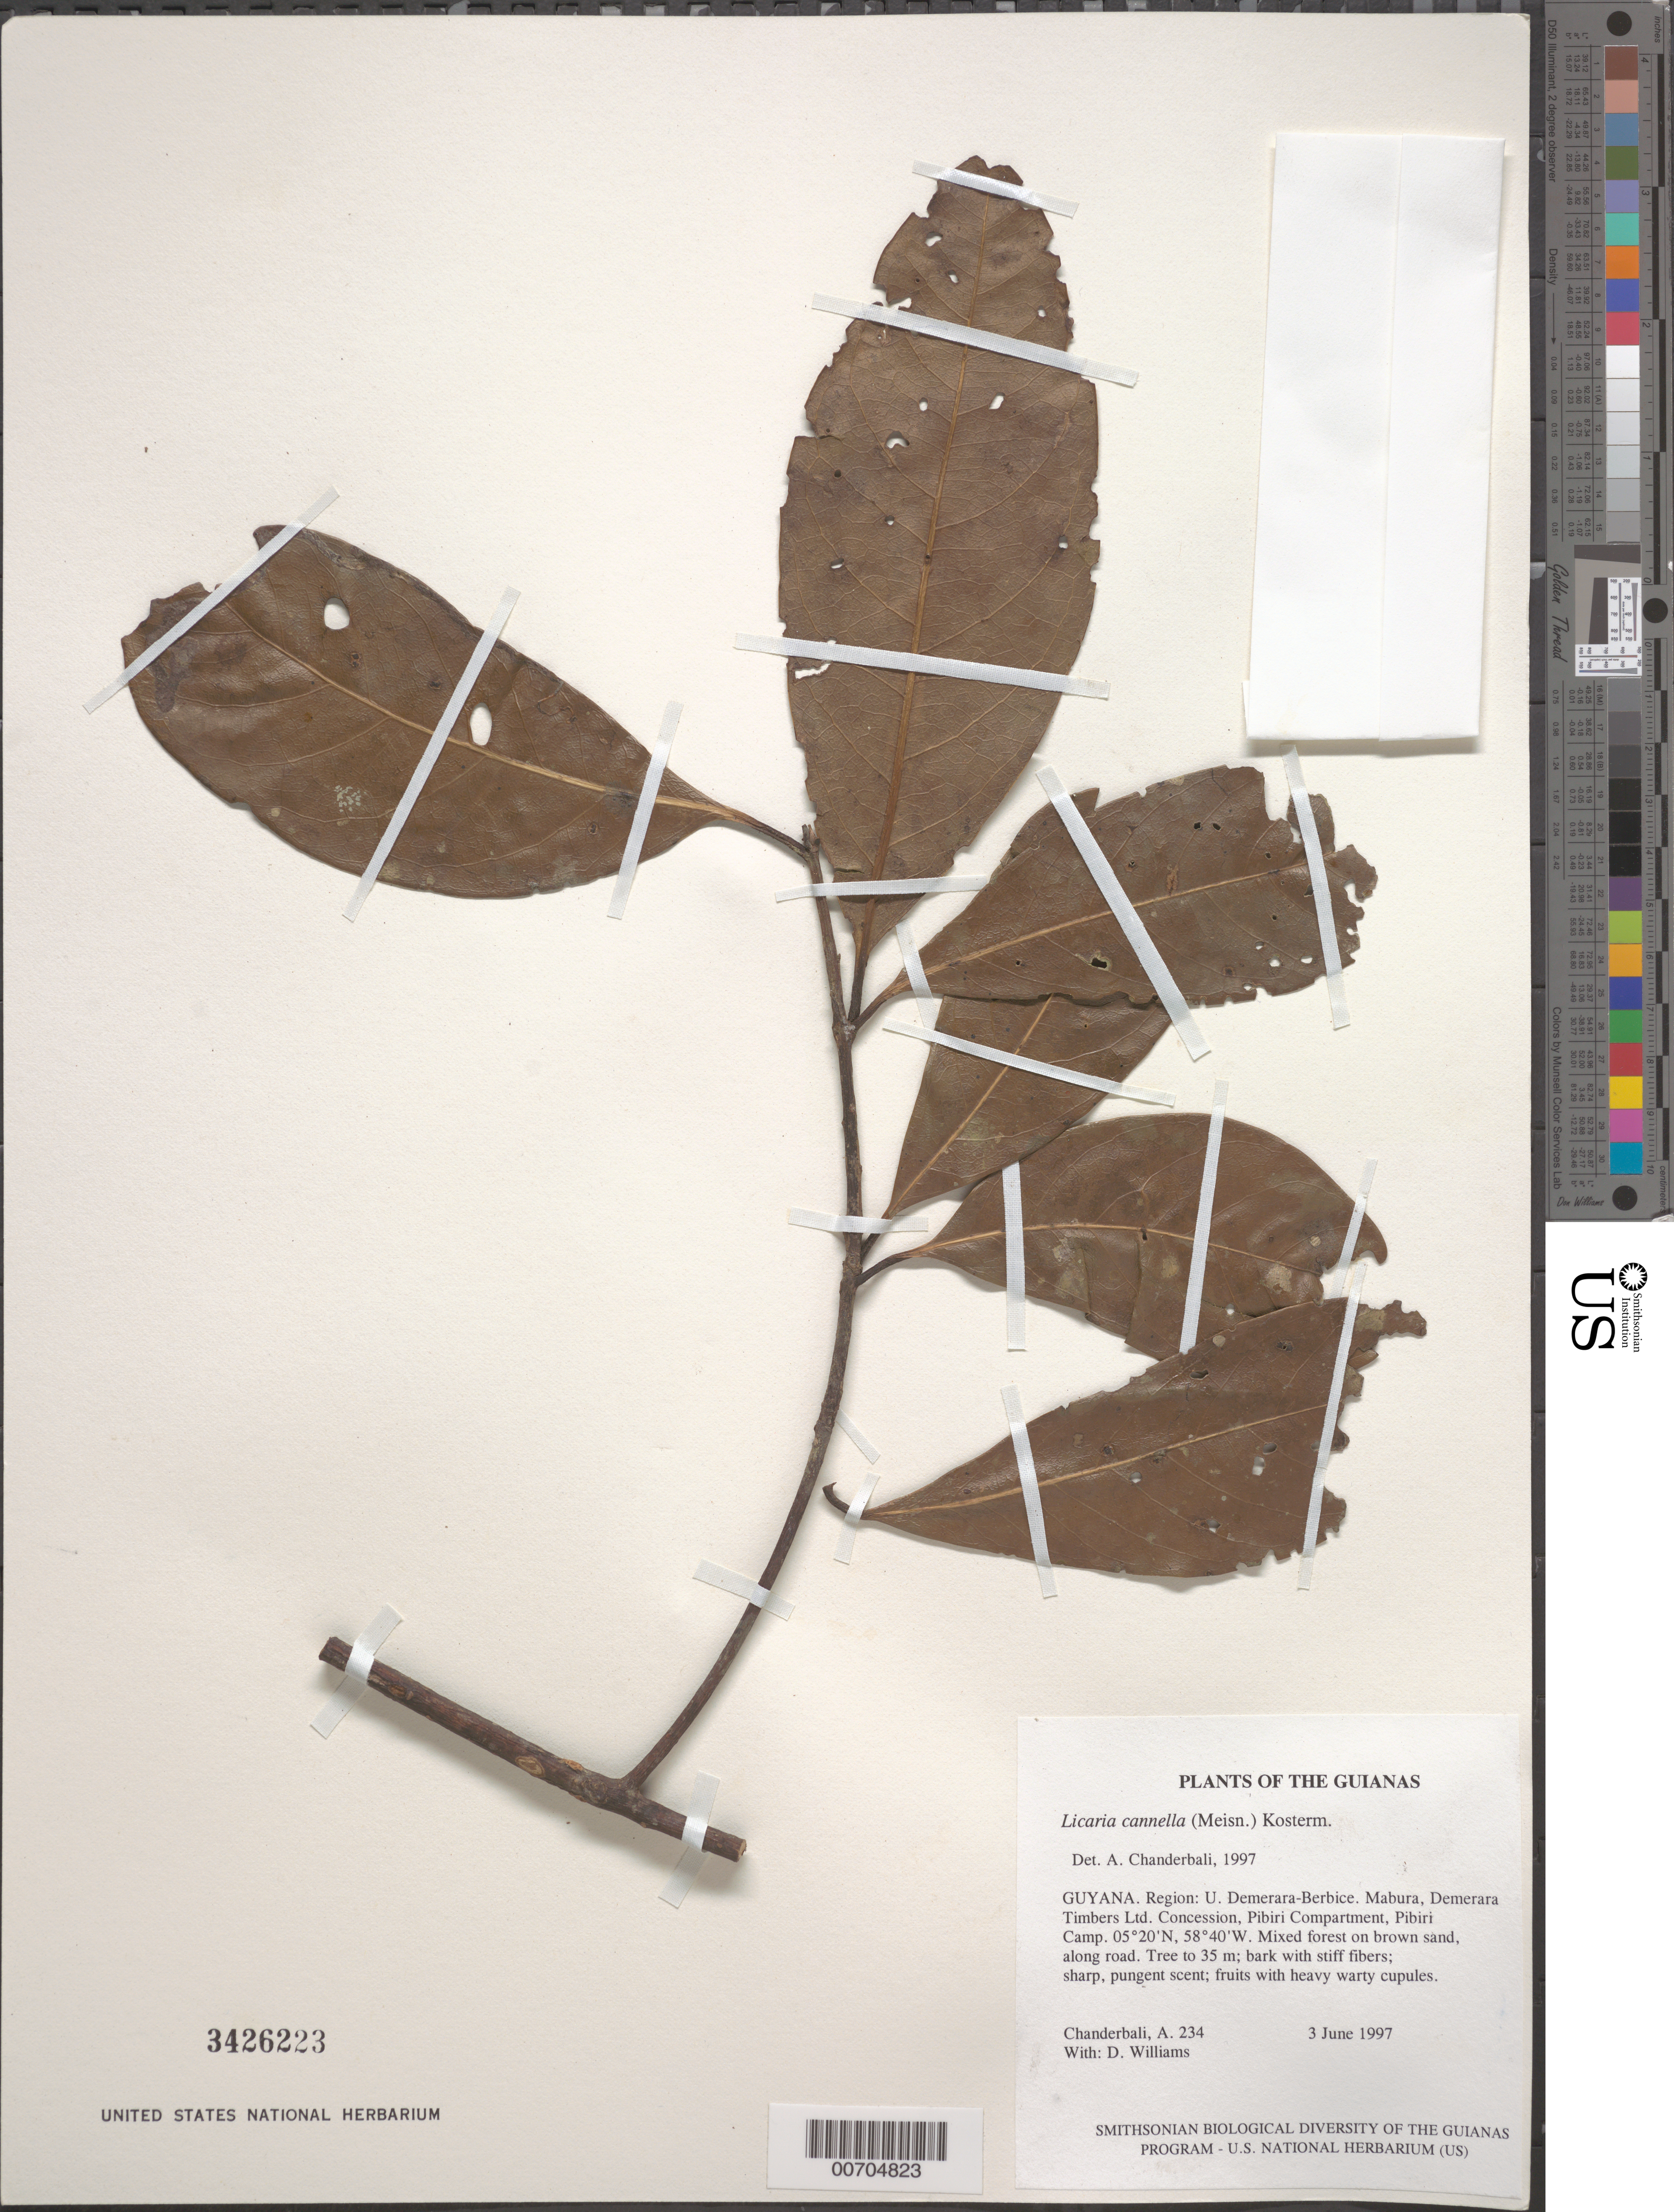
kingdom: Plantae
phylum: Tracheophyta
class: Magnoliopsida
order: Laurales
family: Lauraceae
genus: Licaria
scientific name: Licaria cannella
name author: (Meisn.) Kosterm.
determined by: Chanderbali, Andre Shashi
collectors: A. S. Chanderbali & D. Williams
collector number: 234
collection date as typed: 3 June 1997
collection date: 1997-06-03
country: Guyana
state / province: U. Demerara-Berbice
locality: Mabura, Demerara Timbers Ltd. Concession, Pibiri Compartment, Pibiri Camp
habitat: Mixed forest on brown sand, along road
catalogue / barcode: US 3426223